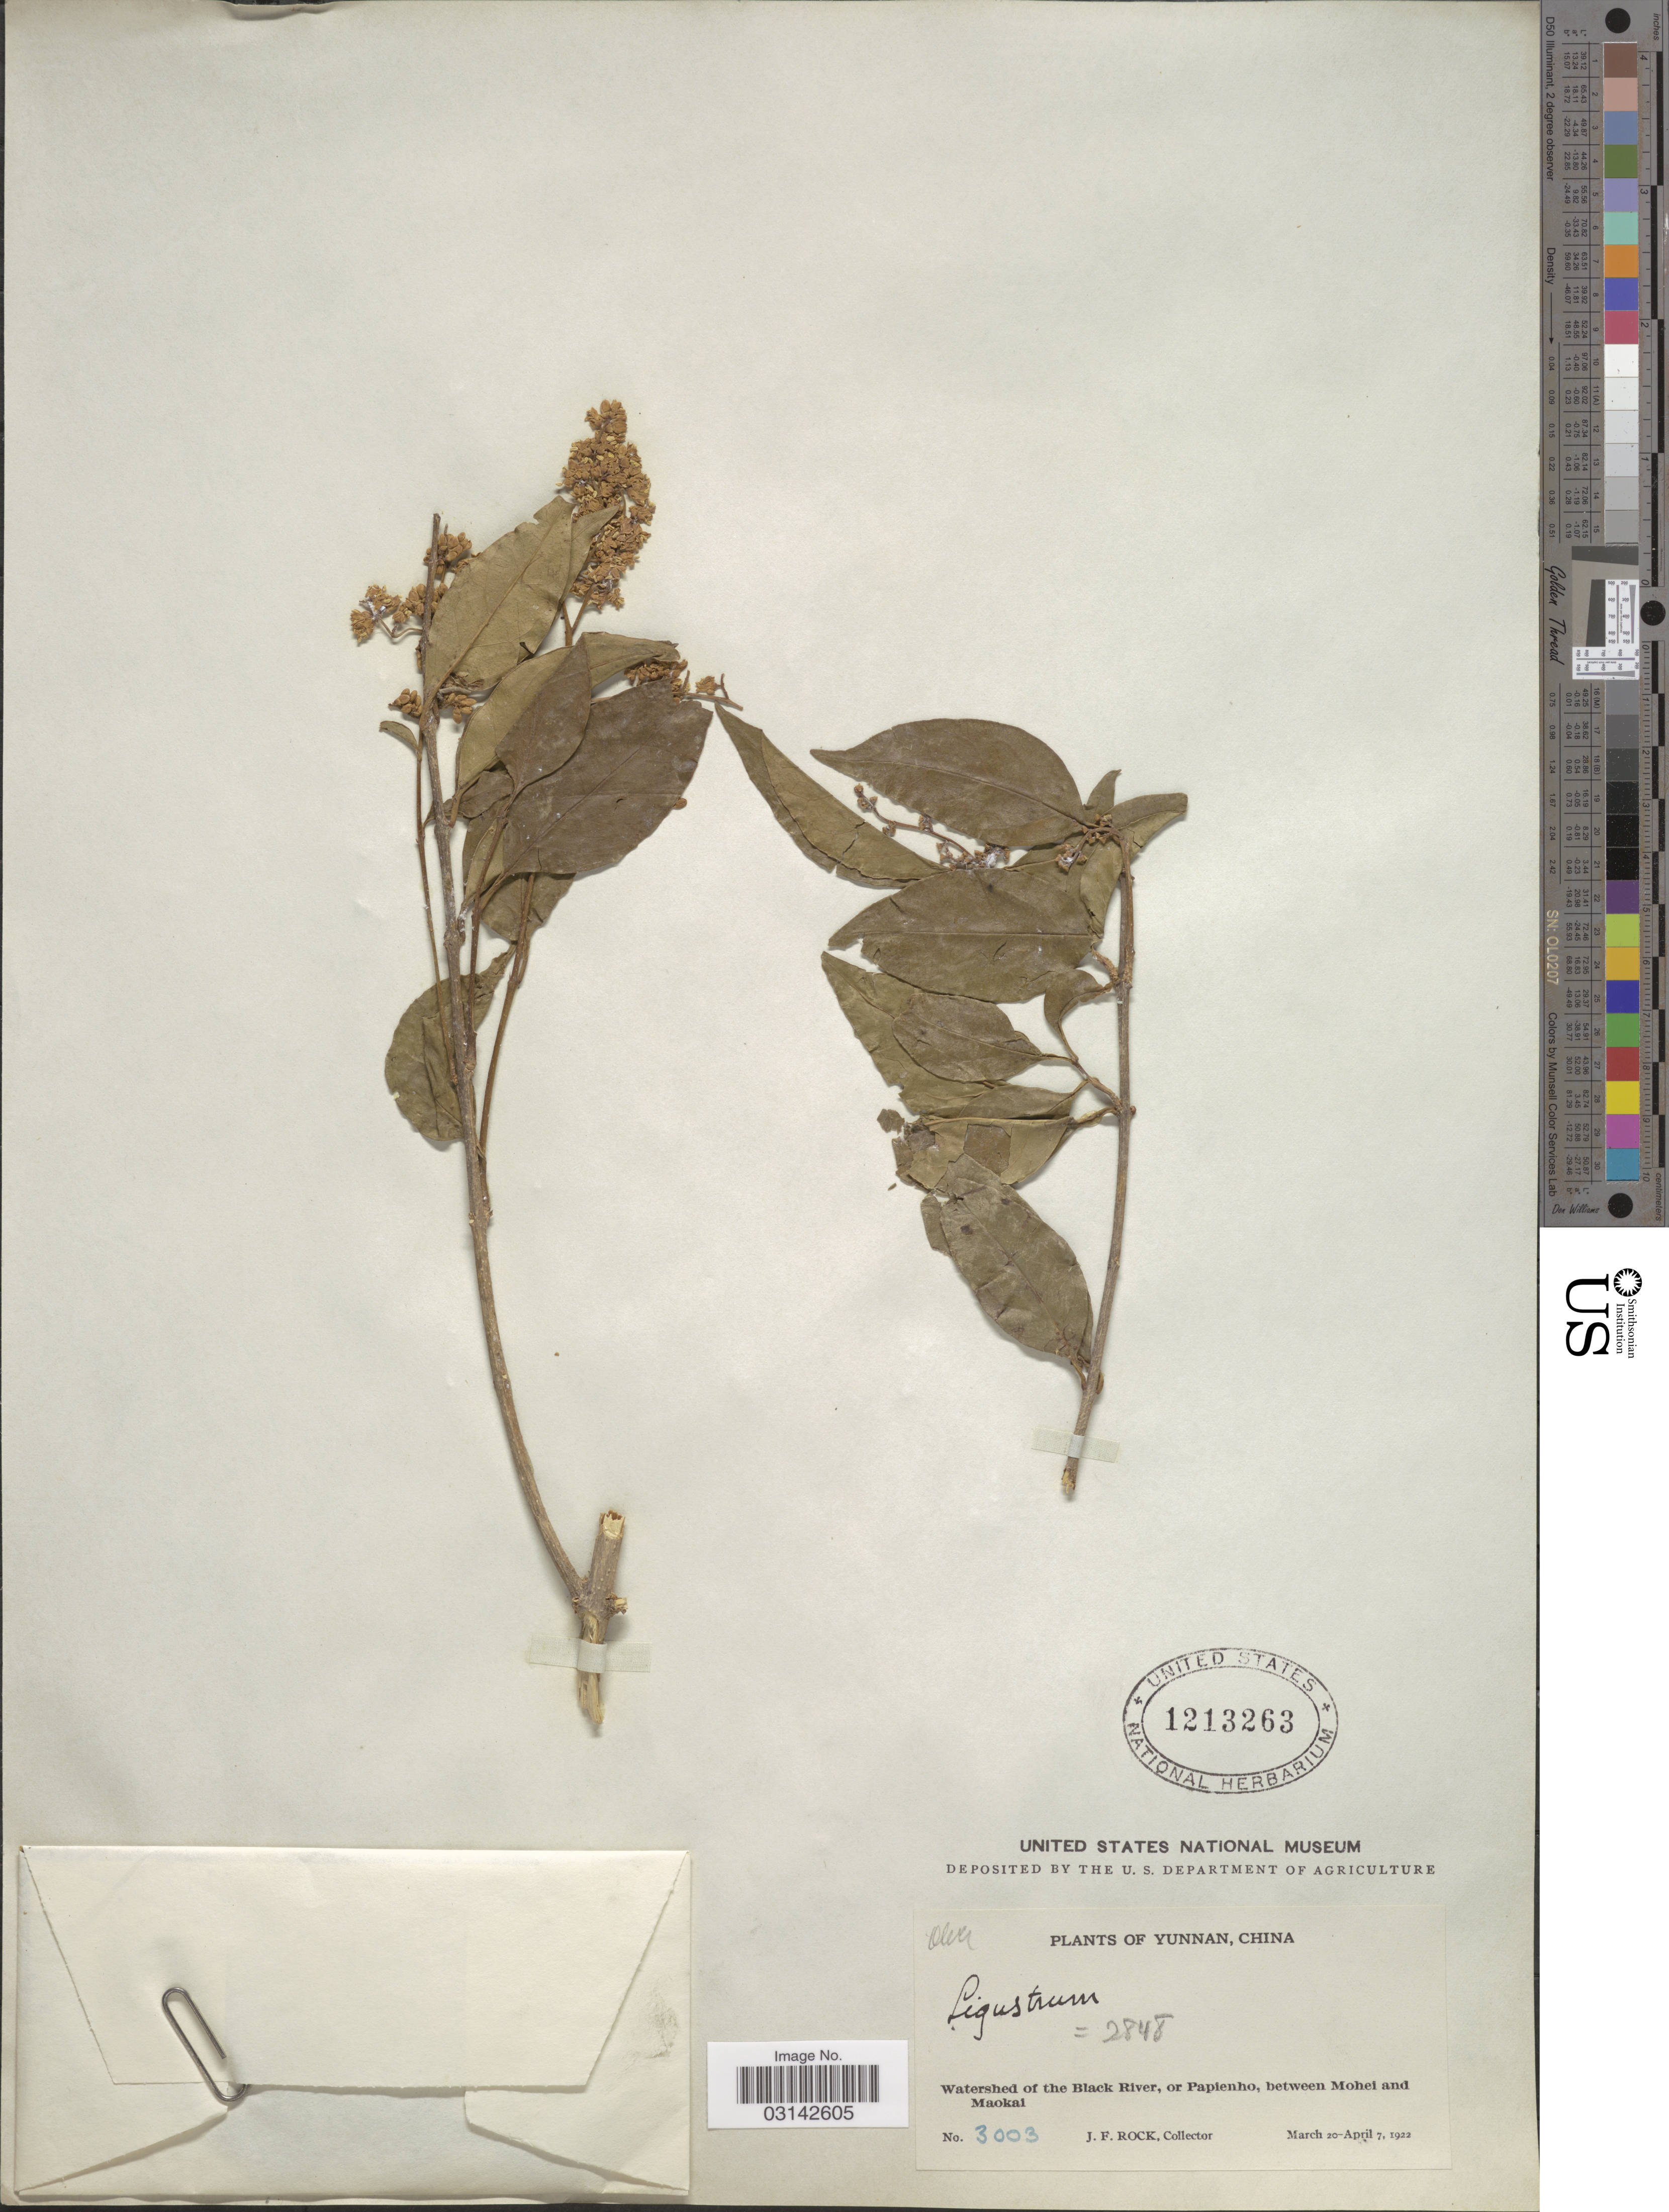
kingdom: Plantae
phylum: Tracheophyta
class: Magnoliopsida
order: Lamiales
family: Oleaceae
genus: Ligustrum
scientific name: Ligustrum sp.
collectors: J. Rock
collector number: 3003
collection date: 1922-03-20/1922-04-07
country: China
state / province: Yunnan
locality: Watershed of the Black River, or Papienho, between Mohei and Maokai.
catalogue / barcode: US 1213263